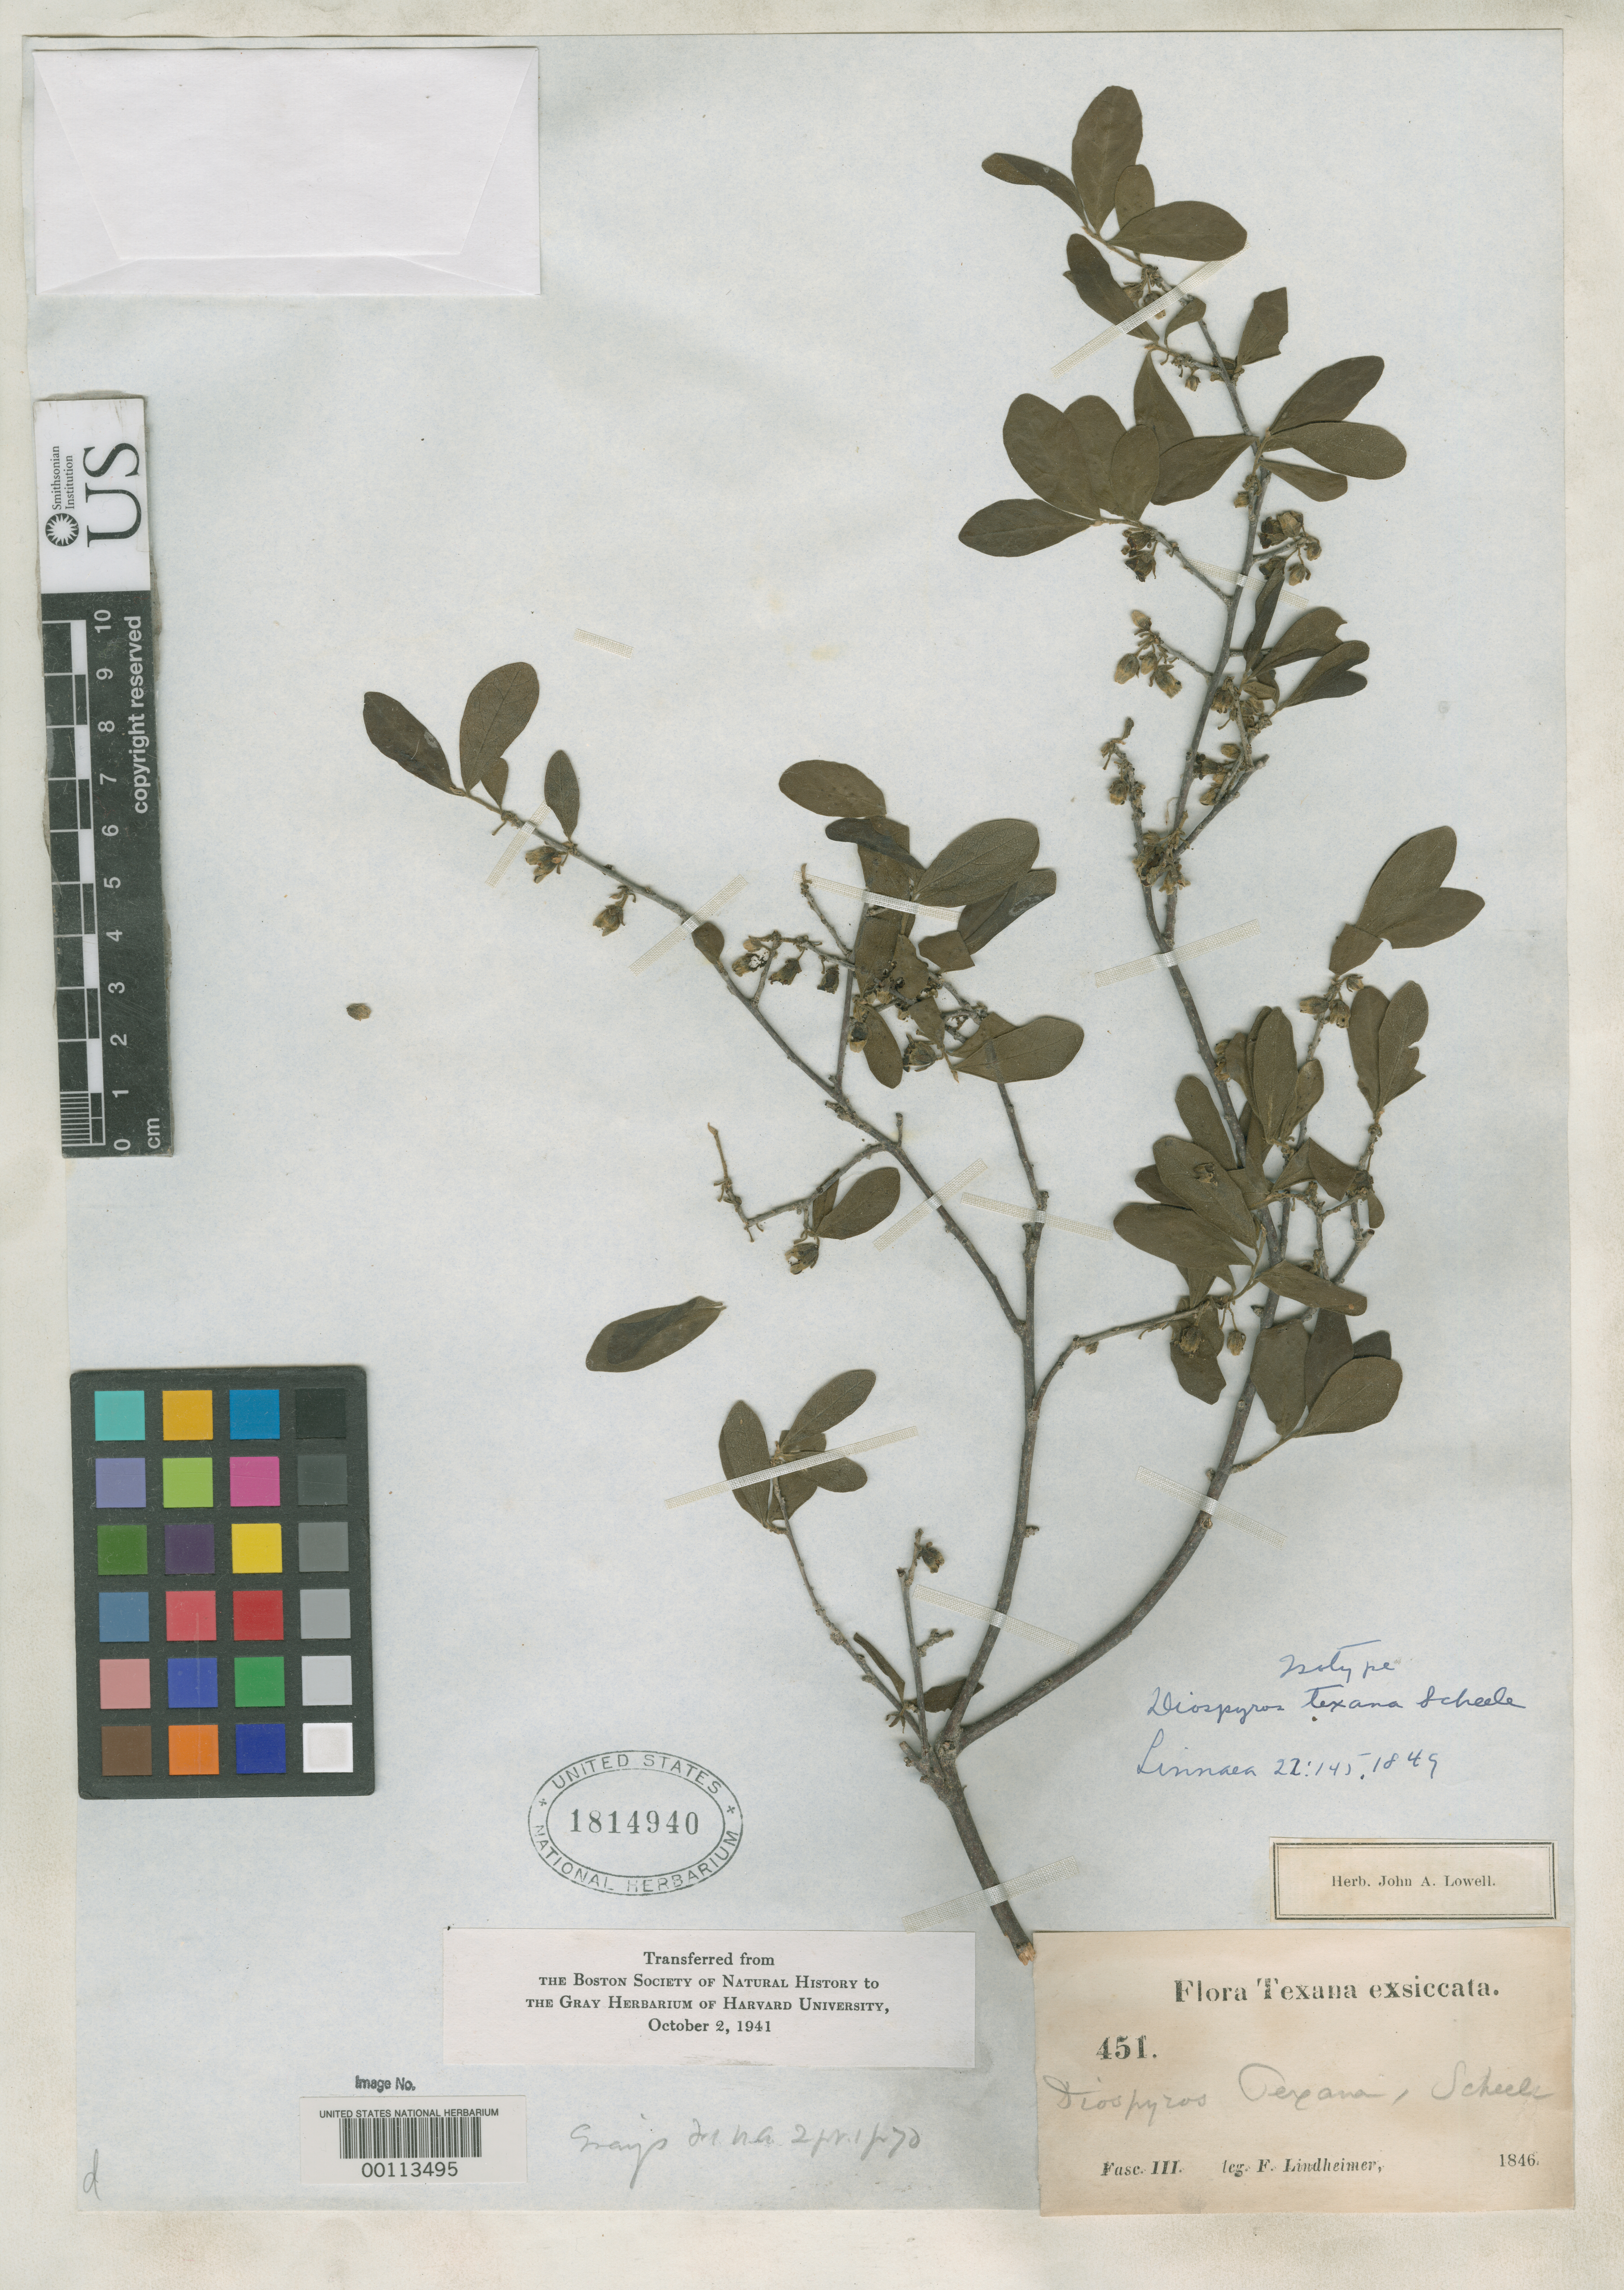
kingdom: Plantae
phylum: Tracheophyta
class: Magnoliopsida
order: Ericales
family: Ebenaceae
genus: Diospyros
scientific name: Diospyros texana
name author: Scheele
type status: Type Collection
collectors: F. J. Lindheimer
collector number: III 451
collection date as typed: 1846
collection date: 1846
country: United States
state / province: Texas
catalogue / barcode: US 1814940